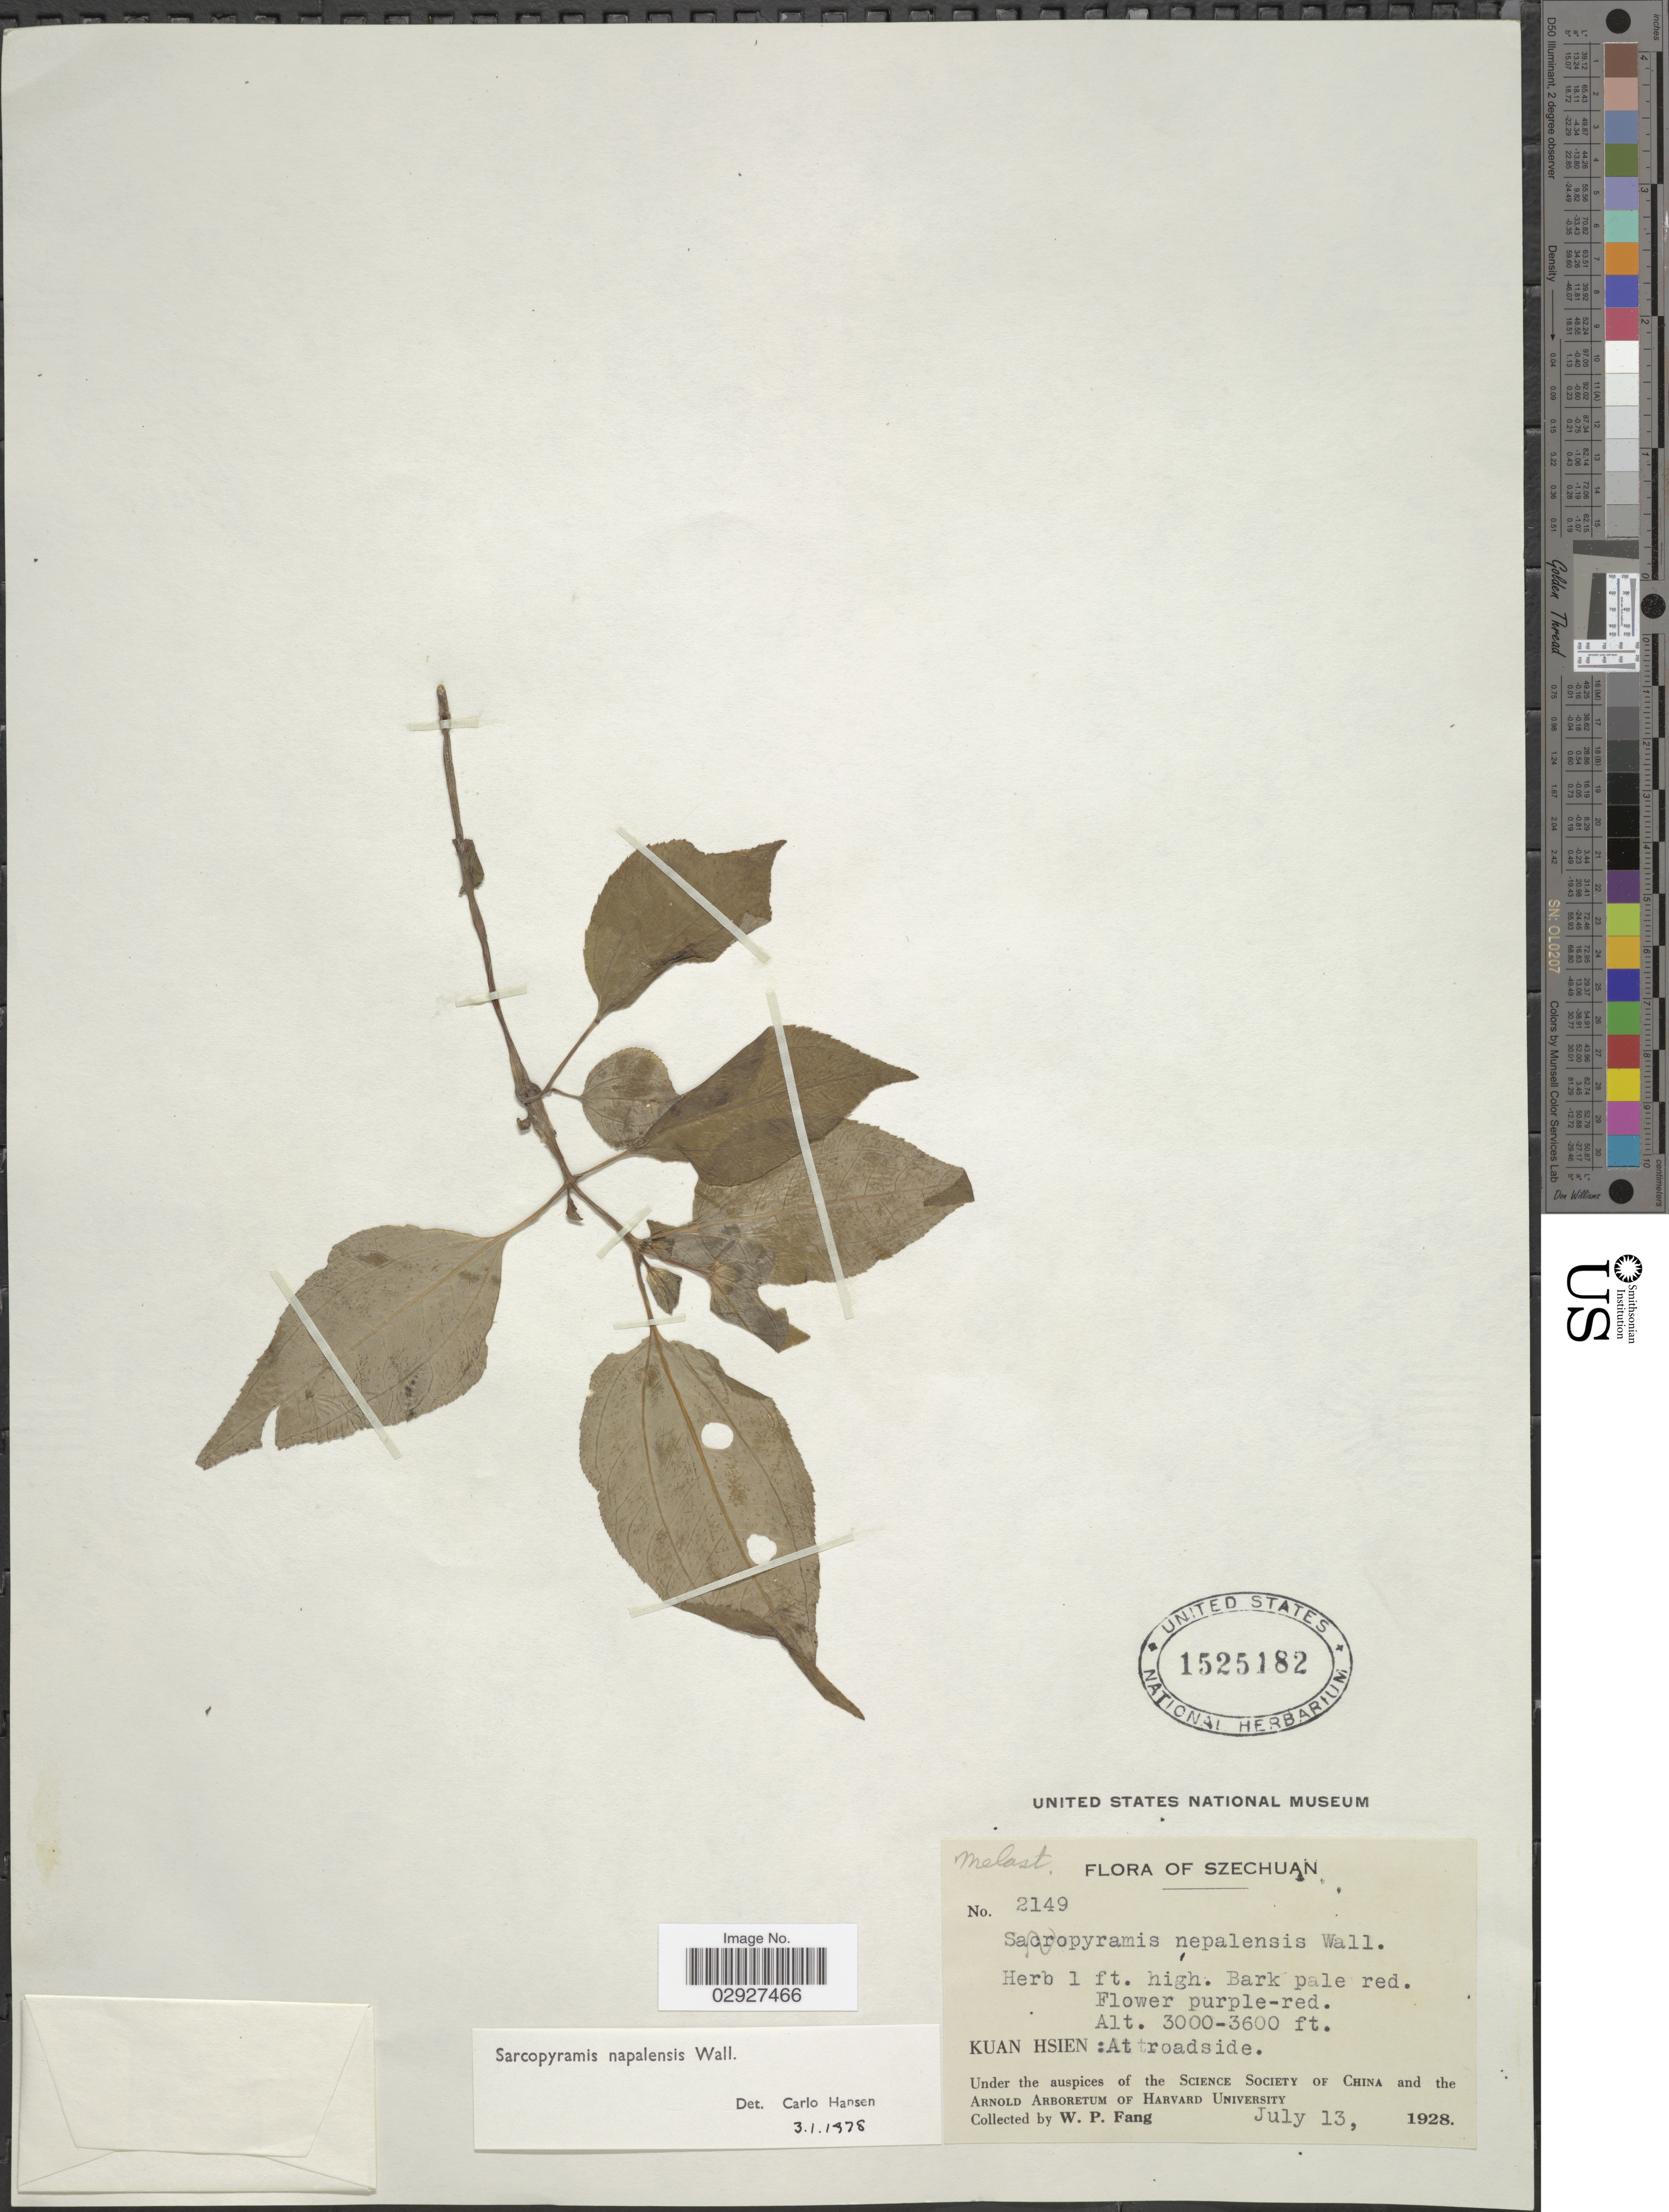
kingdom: Plantae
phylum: Tracheophyta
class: Magnoliopsida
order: Myrtales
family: Melastomataceae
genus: Sarcopyramis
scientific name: Sarcopyramis napalensis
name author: Wall.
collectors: W. P. Fang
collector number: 2149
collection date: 1928-07-13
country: China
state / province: Sichuan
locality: Szechuan. Kuan Hsien: At roadside.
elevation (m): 914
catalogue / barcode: US 1525182